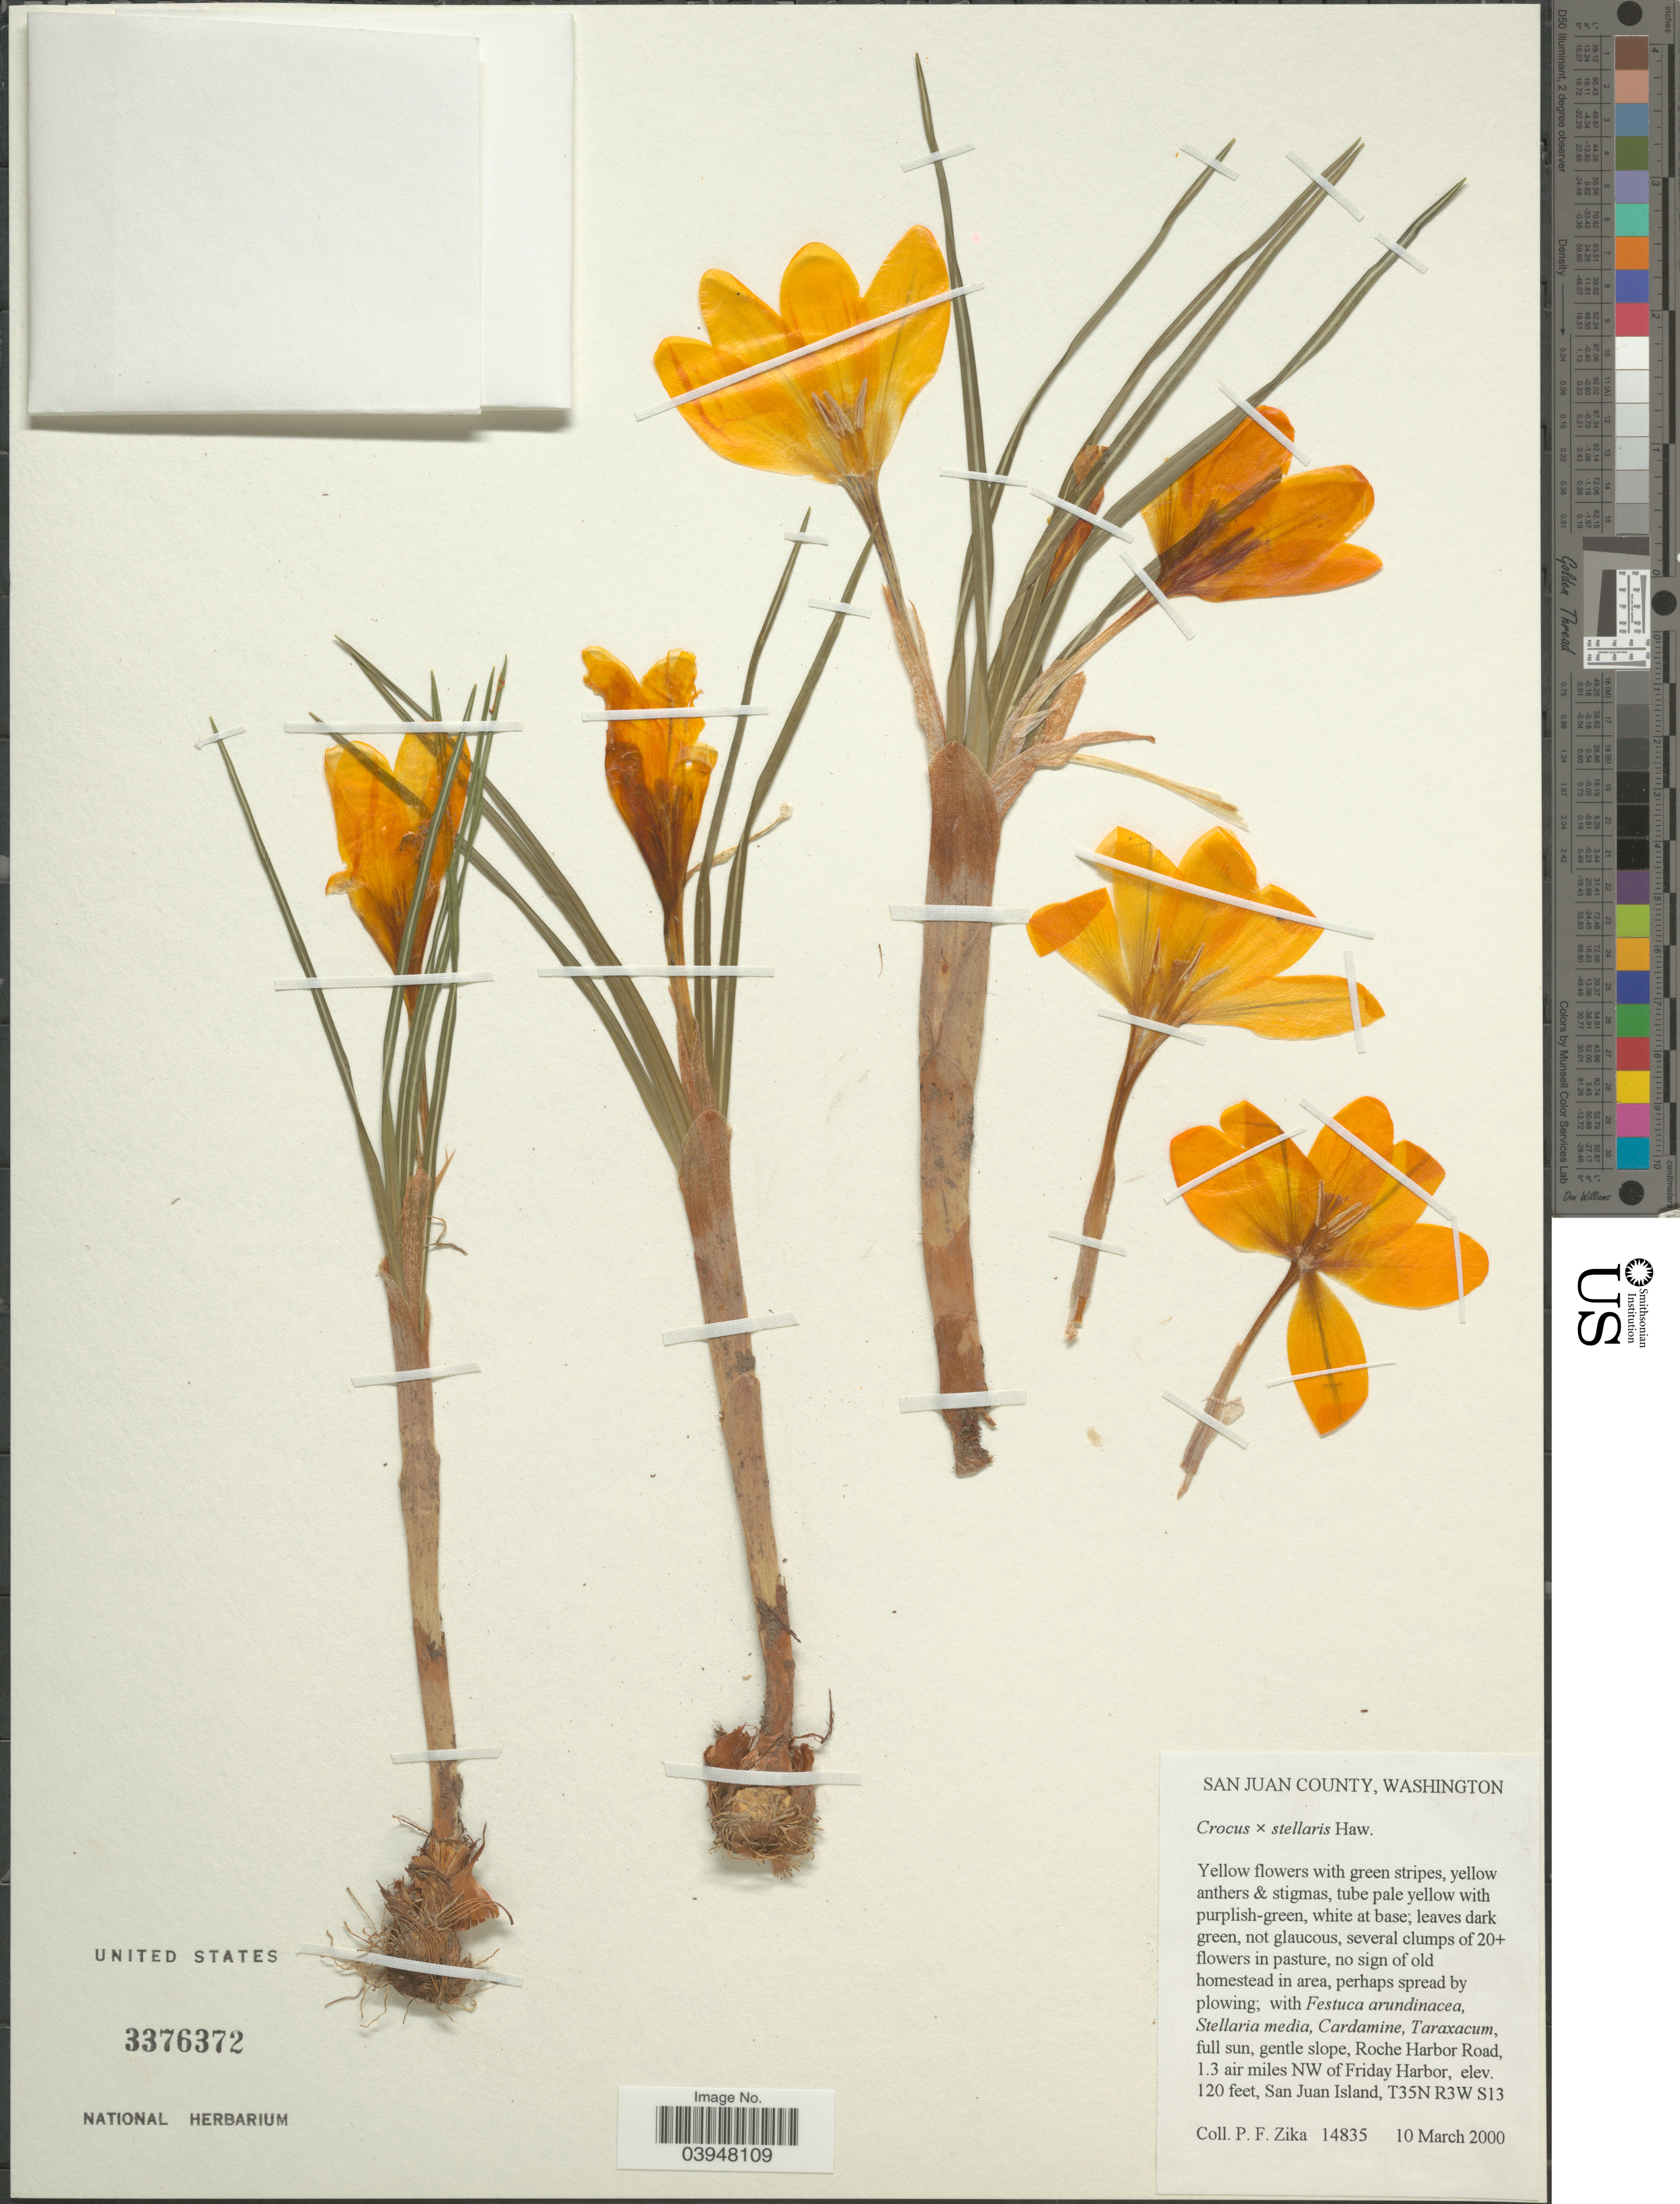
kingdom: Plantae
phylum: Tracheophyta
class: Liliopsida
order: Asparagales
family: Iridaceae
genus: Crocus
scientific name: Crocus x sativus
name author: L.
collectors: P. F. Zika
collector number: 14835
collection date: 2000-03-10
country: United States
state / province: Washington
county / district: San Juan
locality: San Juan County. Roche Harbor Road, 1.3 air miles NW of Friday Harbor, San Juan Island, T35N R3W S13.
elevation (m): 37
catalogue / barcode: US 3376372